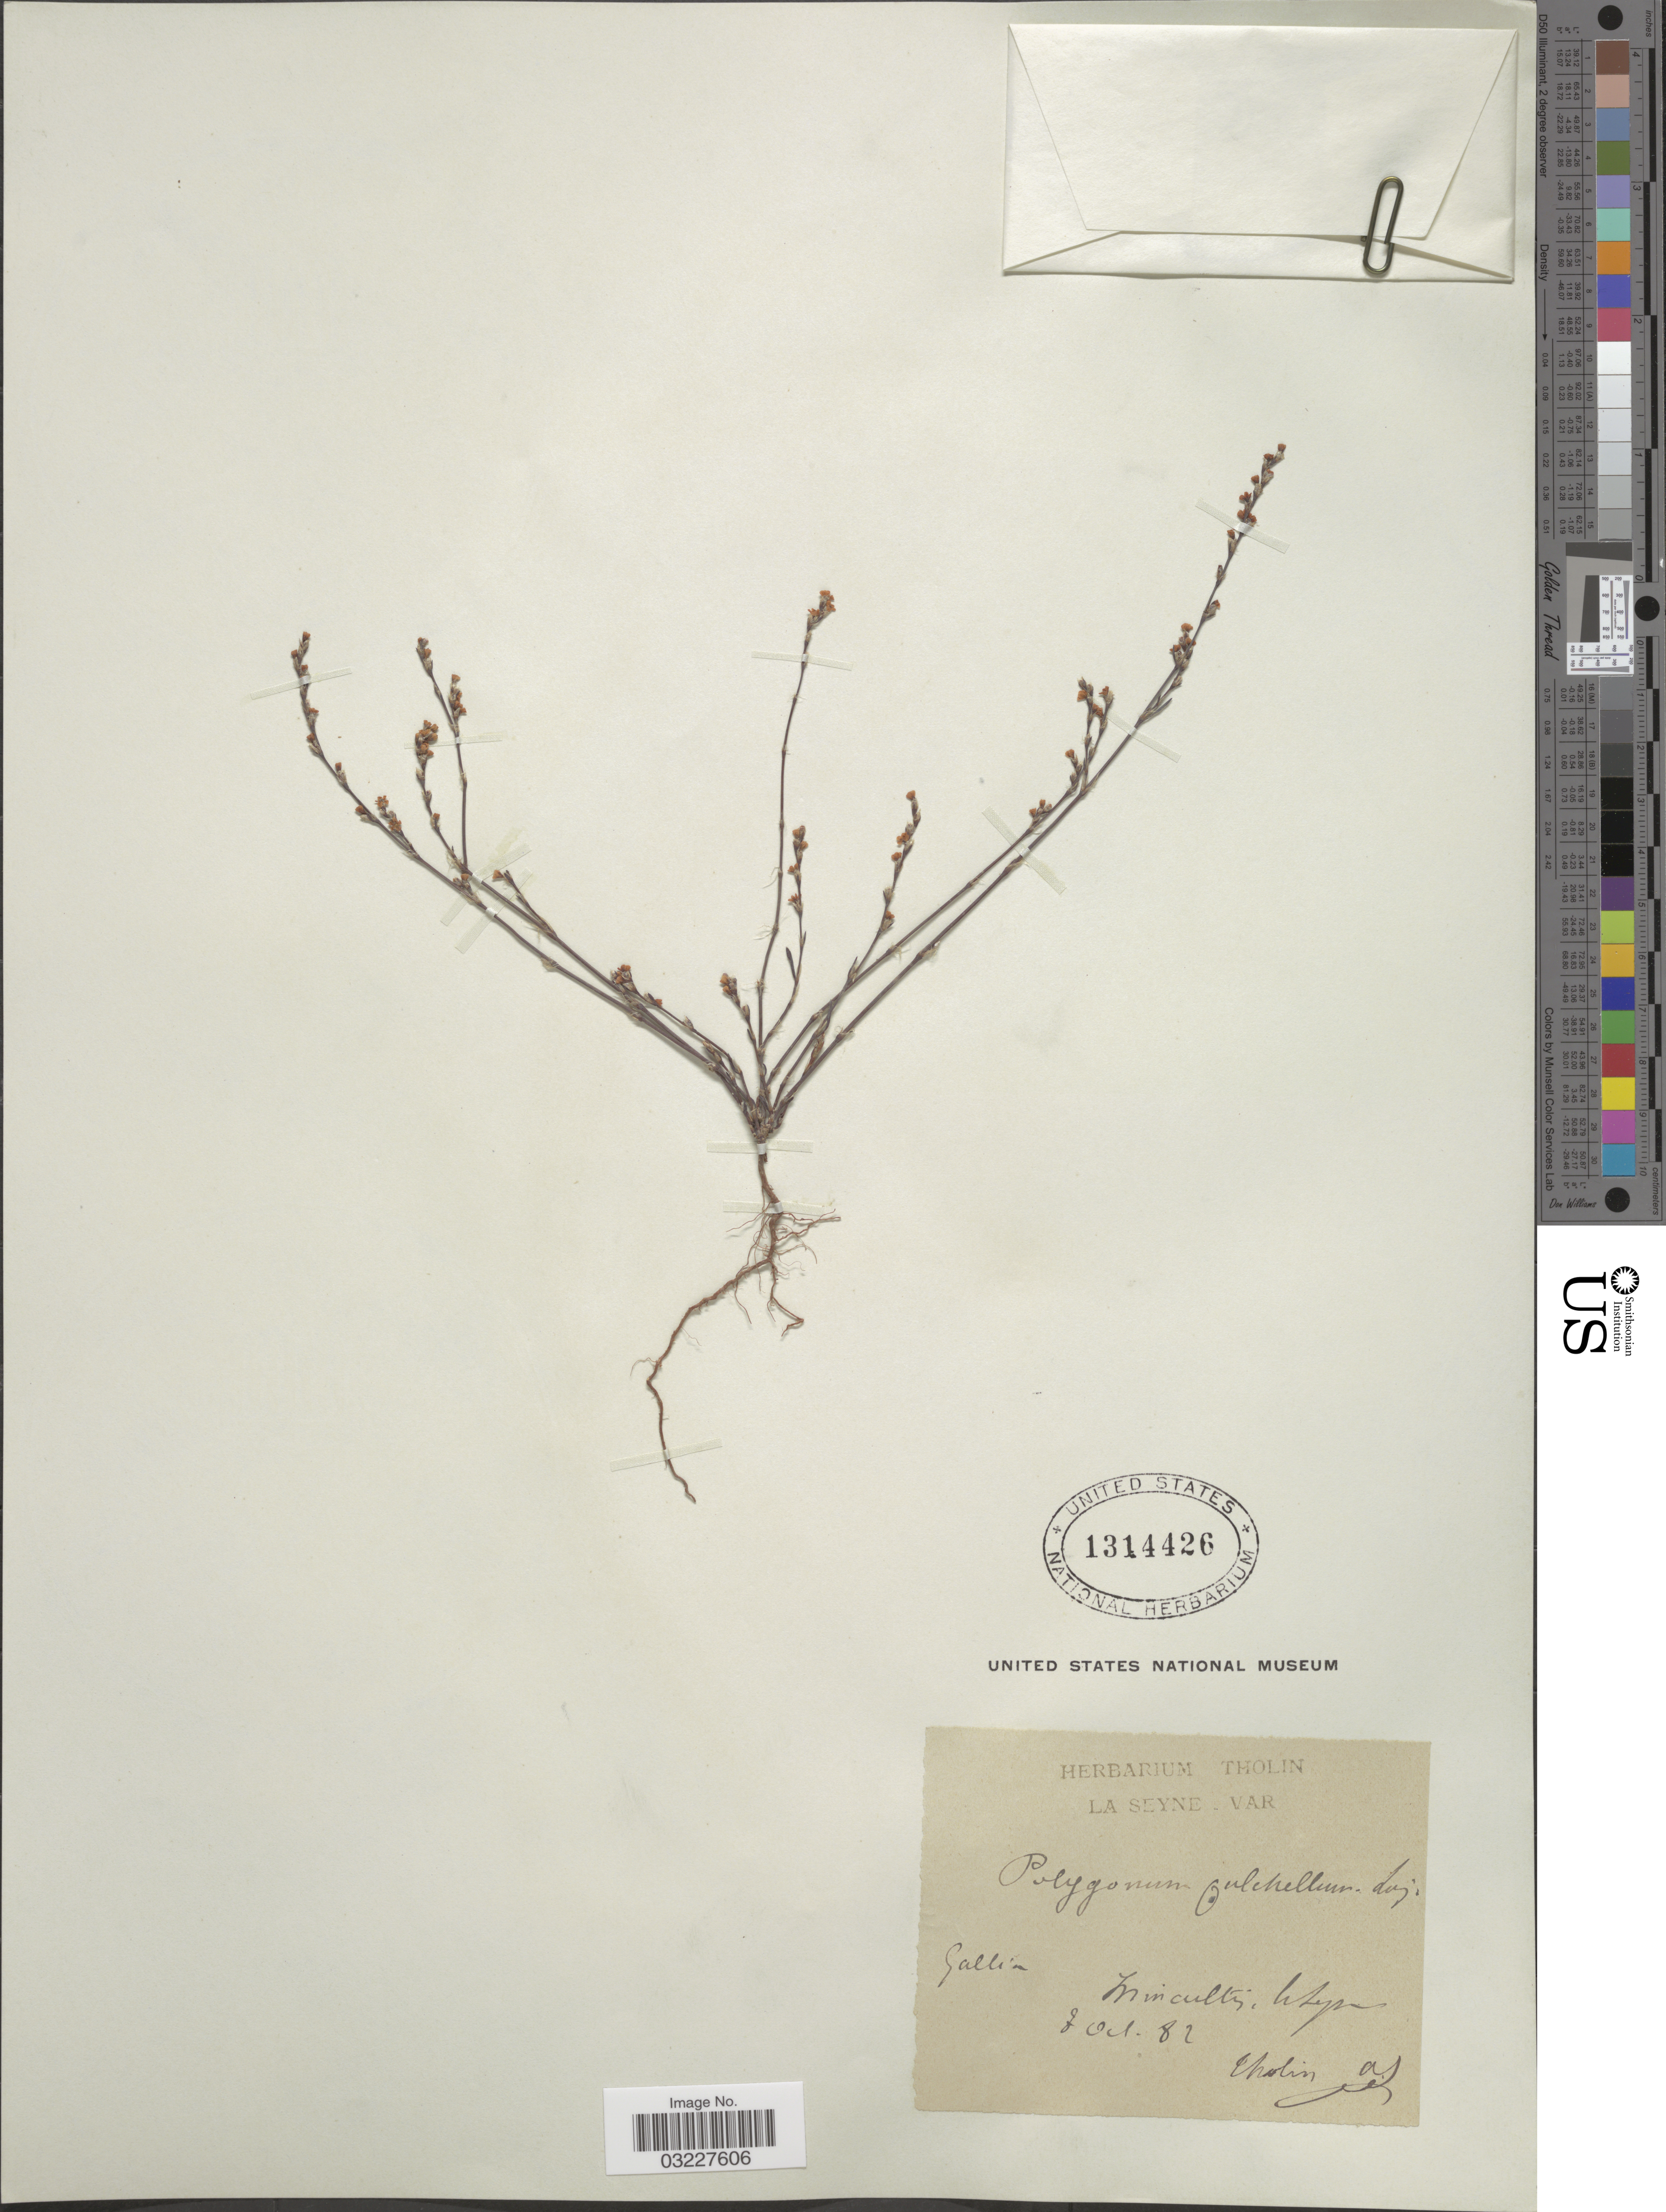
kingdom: Plantae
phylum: Tracheophyta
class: Magnoliopsida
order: Caryophyllales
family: Polygonaceae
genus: Polygonum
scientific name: Polygonum pulchellum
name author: Loisel.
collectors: A. Tholin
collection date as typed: Transcribed d/m/y: 7/10/82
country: France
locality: Gallia. Mincultis, lihey. [interpreted]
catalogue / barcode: US 1314426